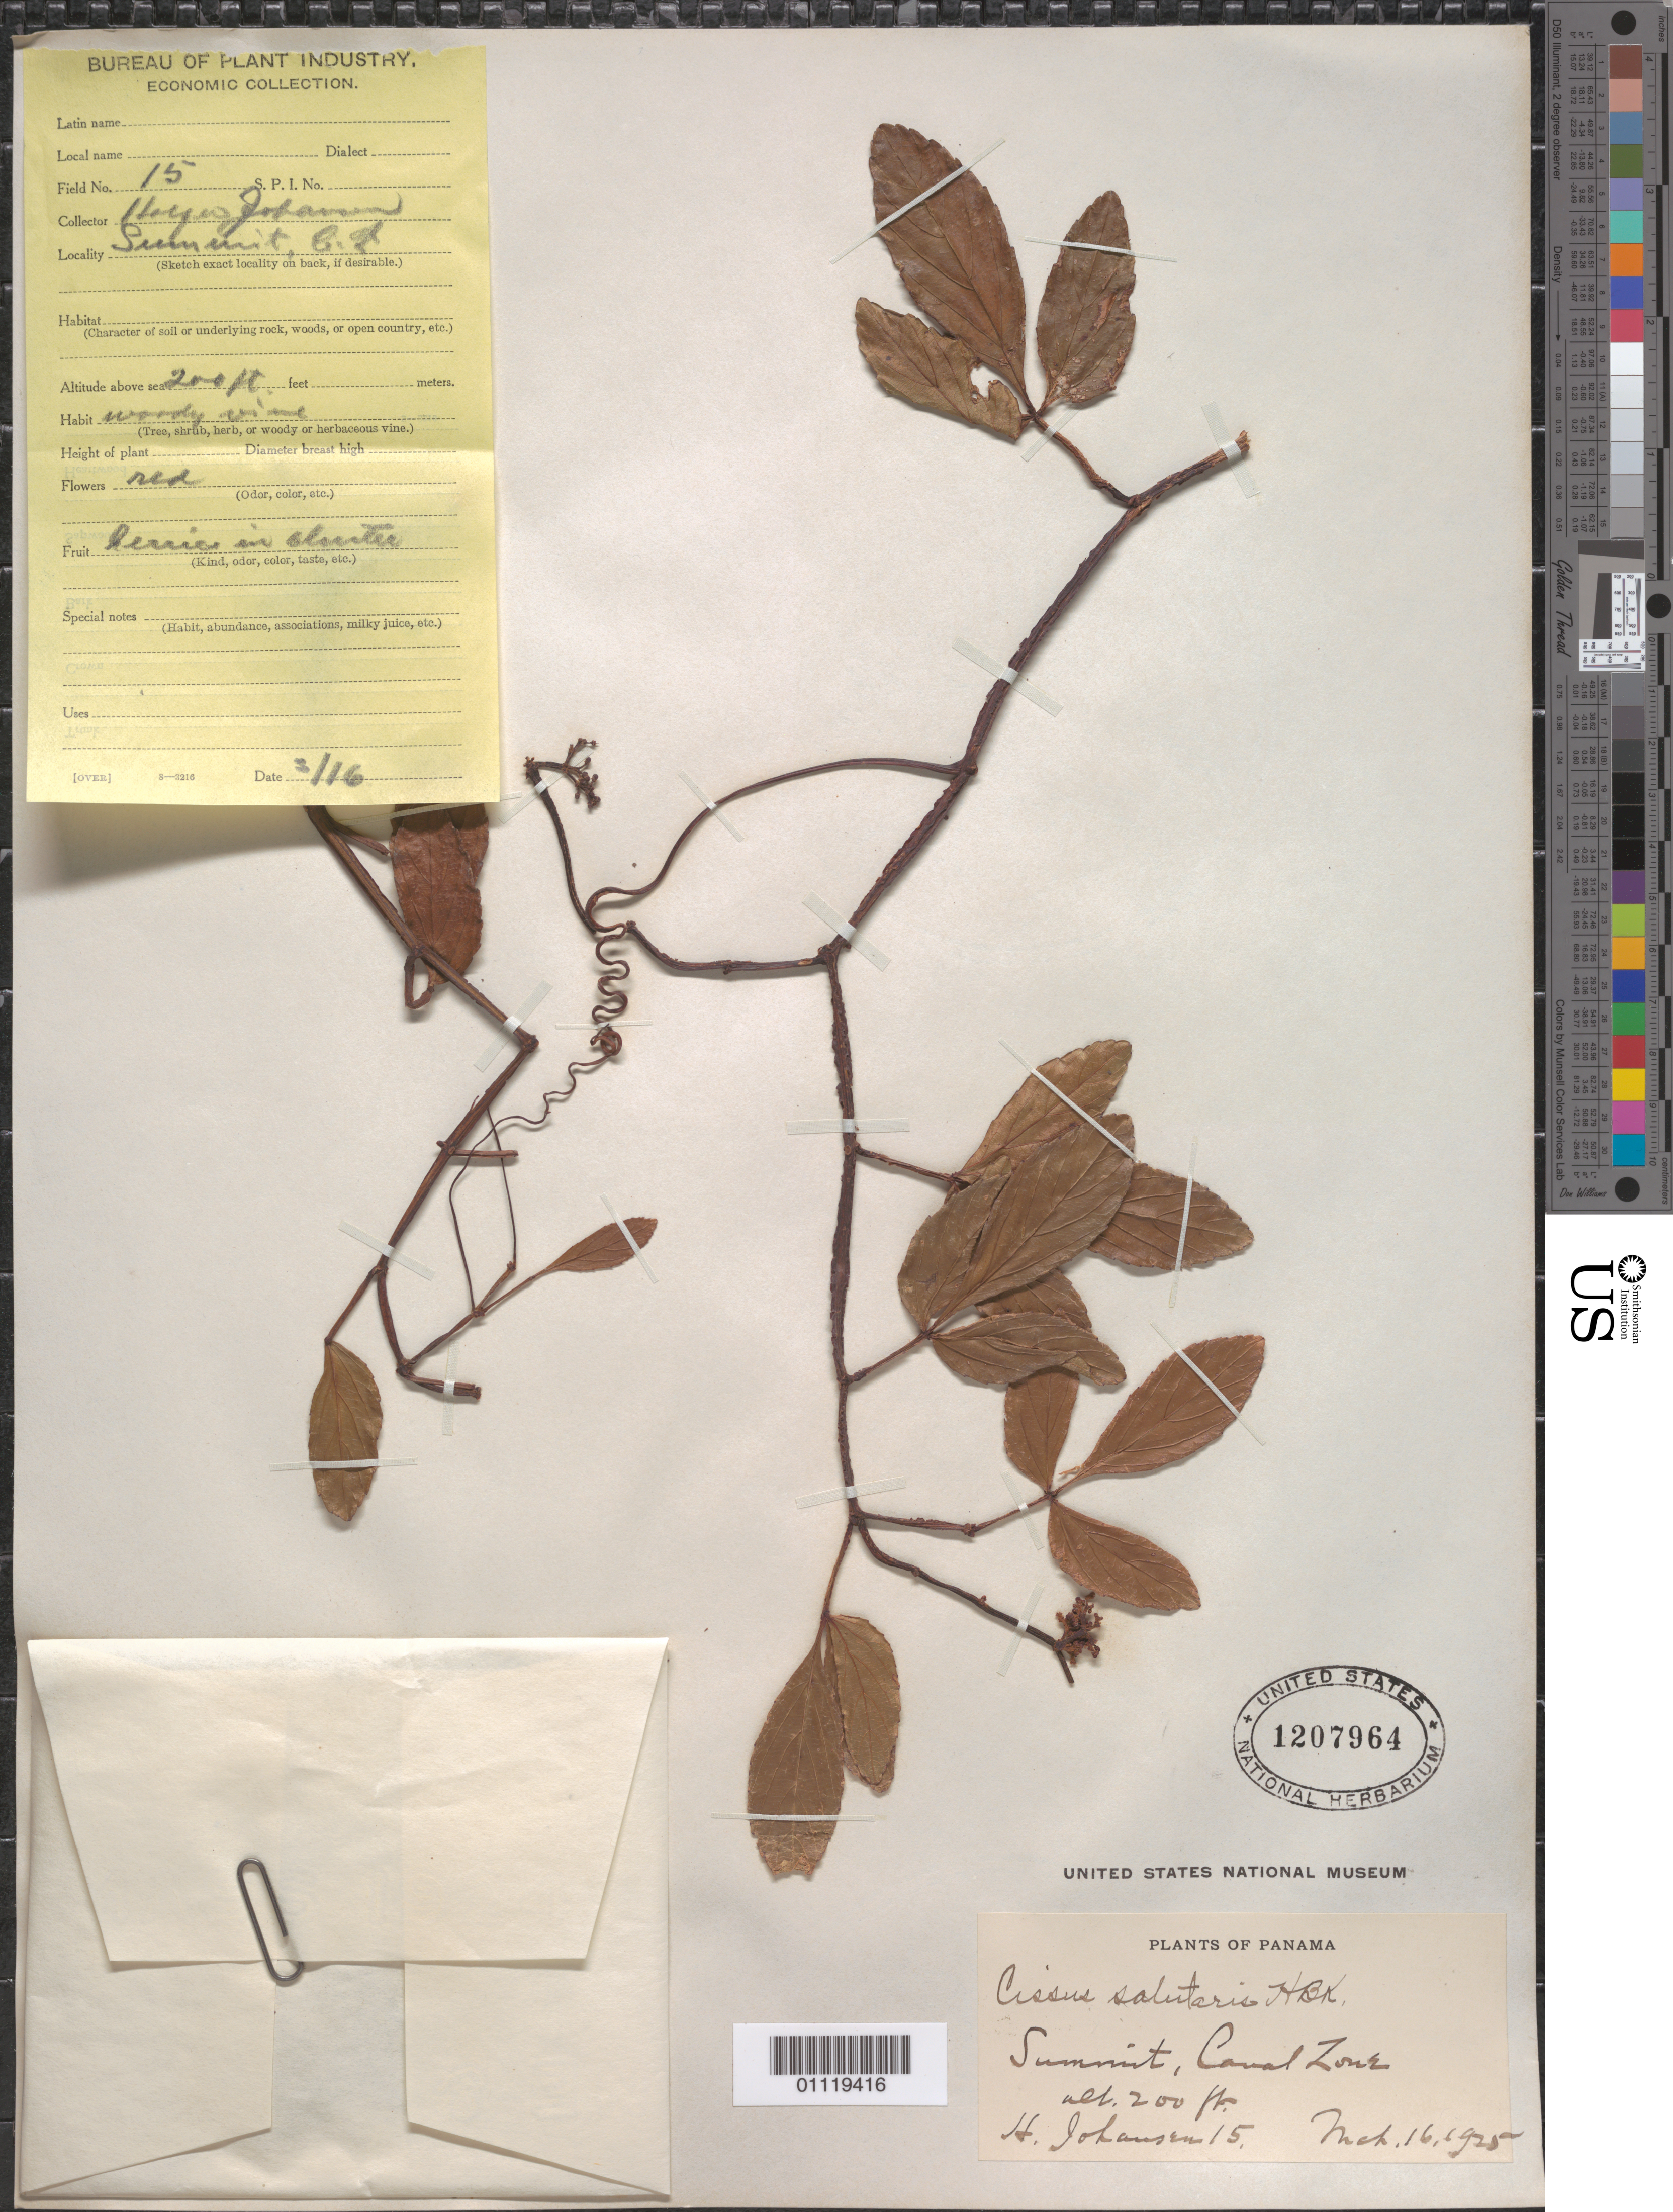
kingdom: Plantae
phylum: Tracheophyta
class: Magnoliopsida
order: Vitales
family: Vitaceae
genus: Cissus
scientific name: Cissus erosa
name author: Rich.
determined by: Wen, Jun, (BOT), Smithsonian Institution - National Museum of Natural History (UNITED STATES)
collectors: H. Johansen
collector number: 15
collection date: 1925-03-16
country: Panama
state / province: Panamá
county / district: Canal Zone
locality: Summit.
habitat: Woody vine.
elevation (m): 61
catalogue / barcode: US 1207964